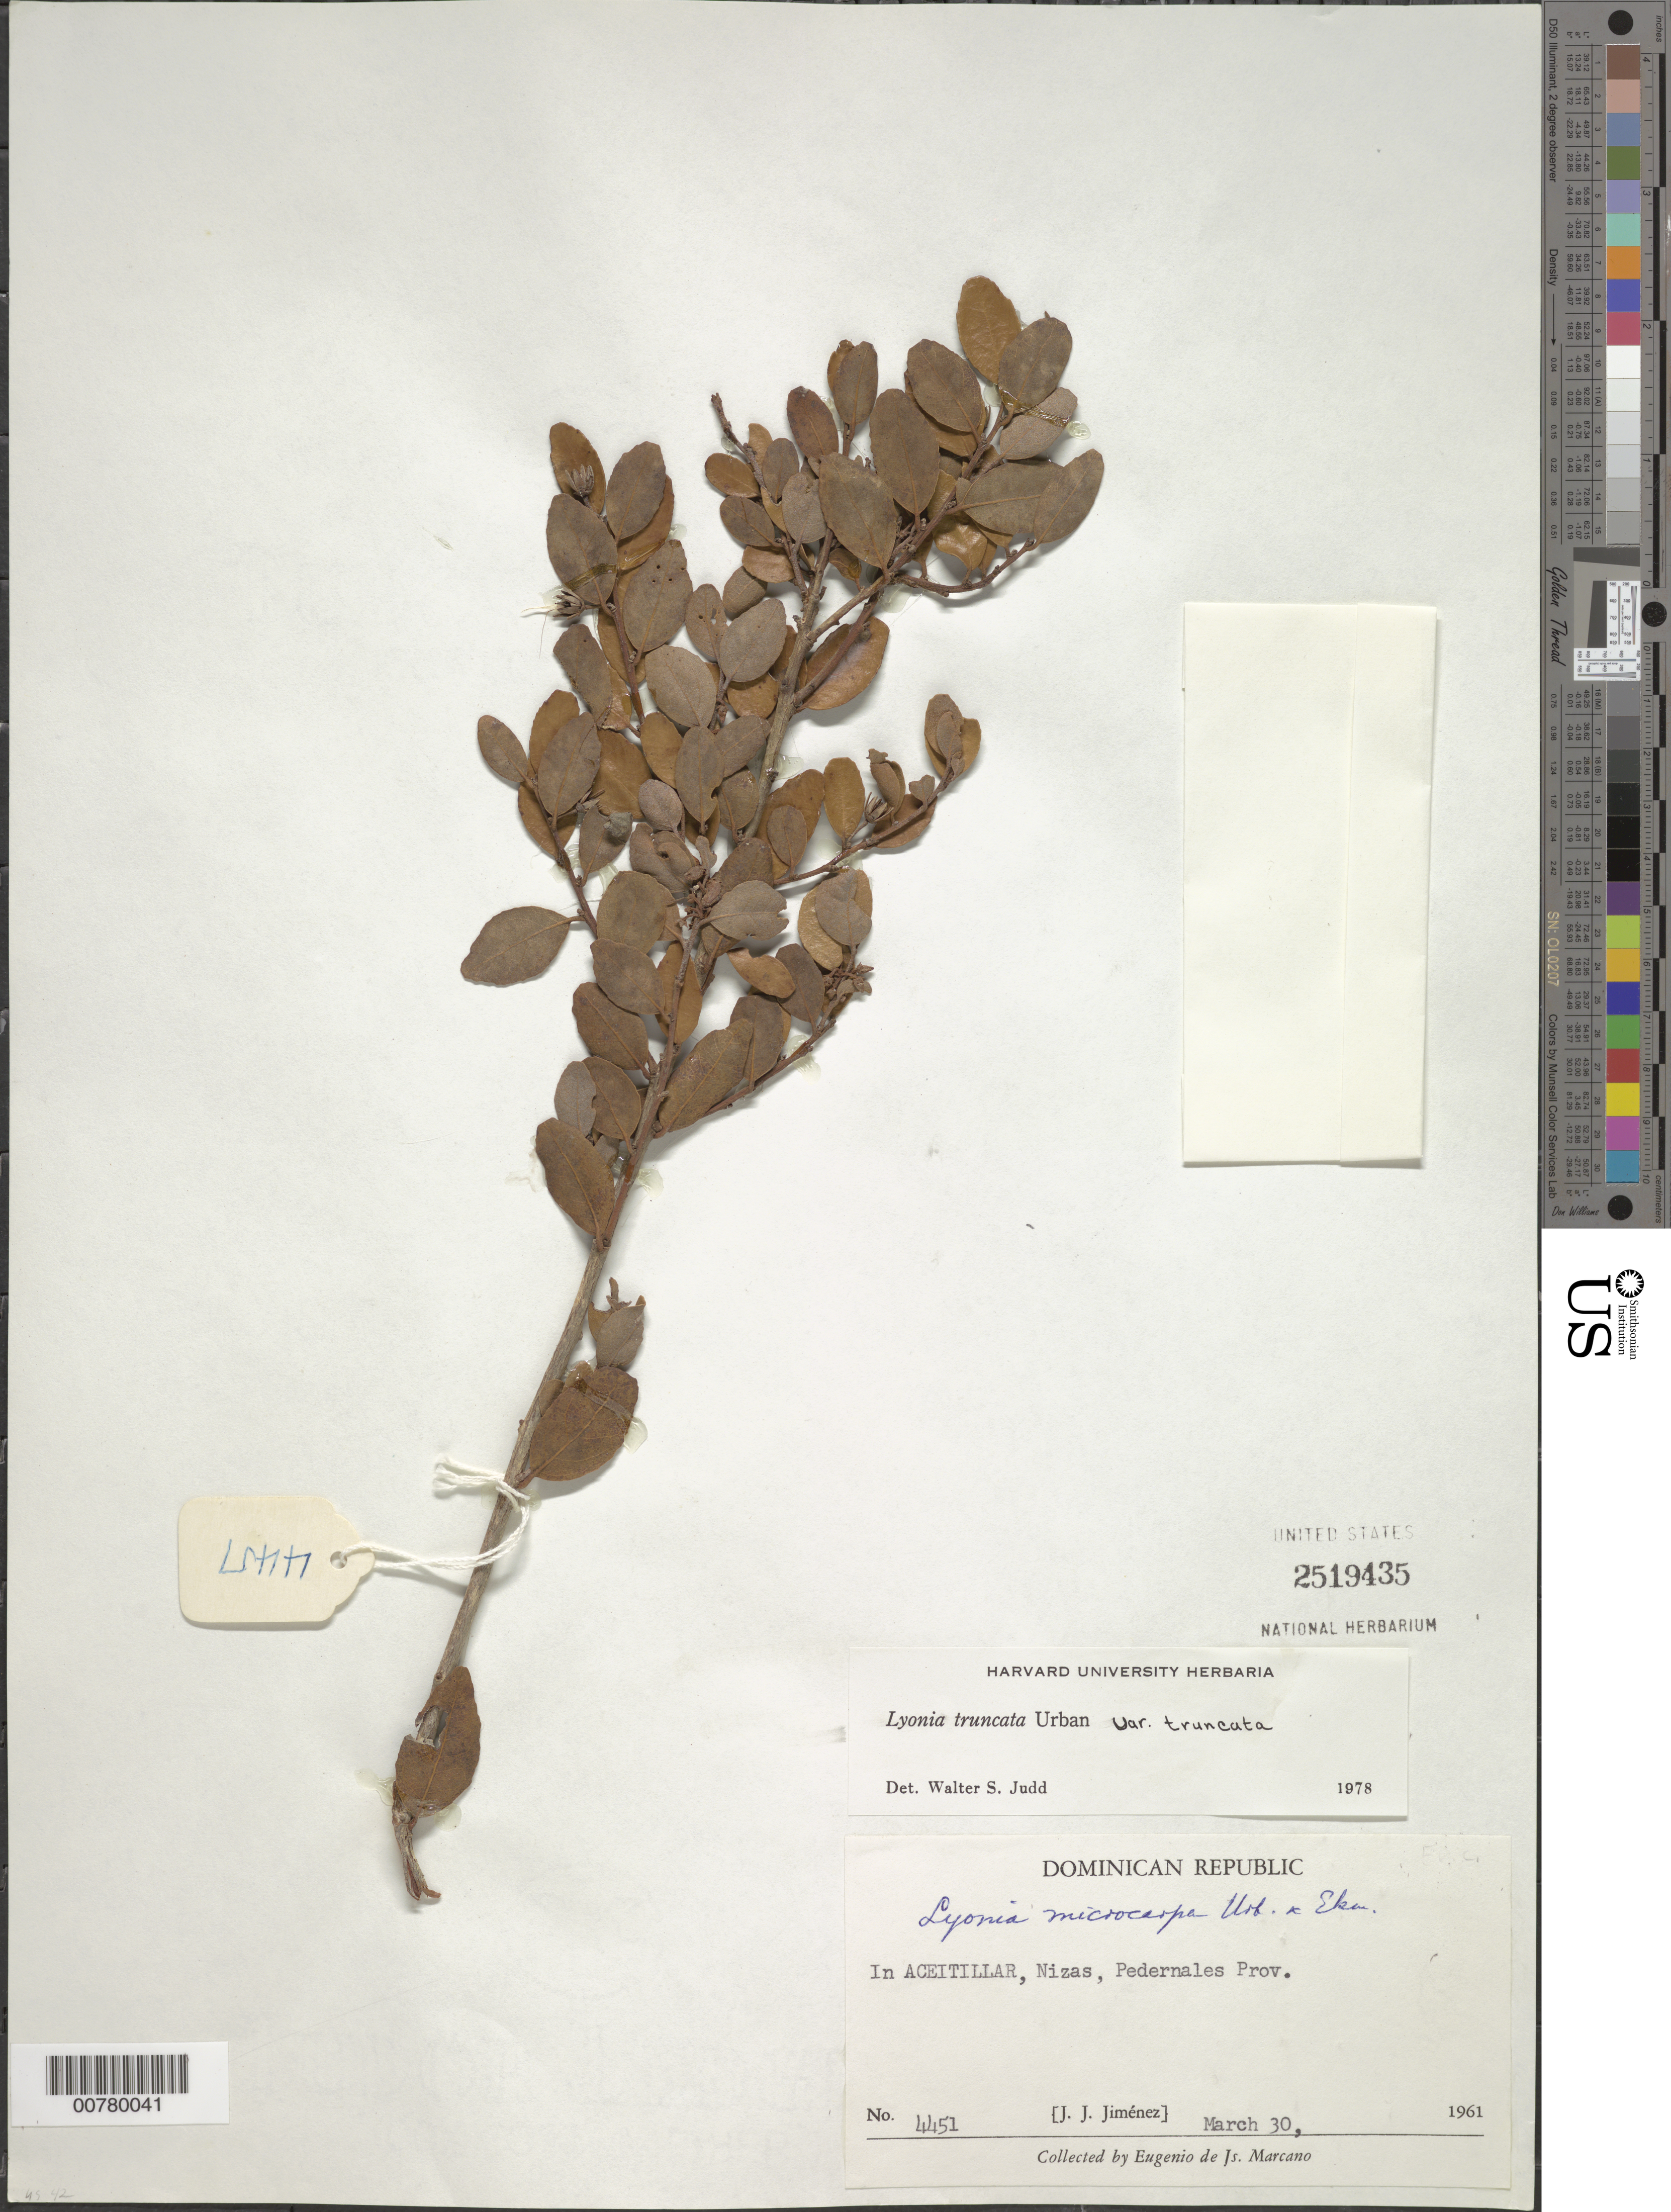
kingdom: Plantae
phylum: Tracheophyta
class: Magnoliopsida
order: Ericales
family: Ericaceae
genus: Lyonia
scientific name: Lyonia truncata var. truncata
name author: Urb.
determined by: Judd, Walter S.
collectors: E. J. Marcano F. & J. J. Jiménez Almonte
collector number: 4451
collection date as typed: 30 Mar 1961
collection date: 1961-03-30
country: Dominican Republic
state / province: Pedernales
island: Hispaniola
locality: In Aceitillar, Nizas.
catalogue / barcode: US 2519435